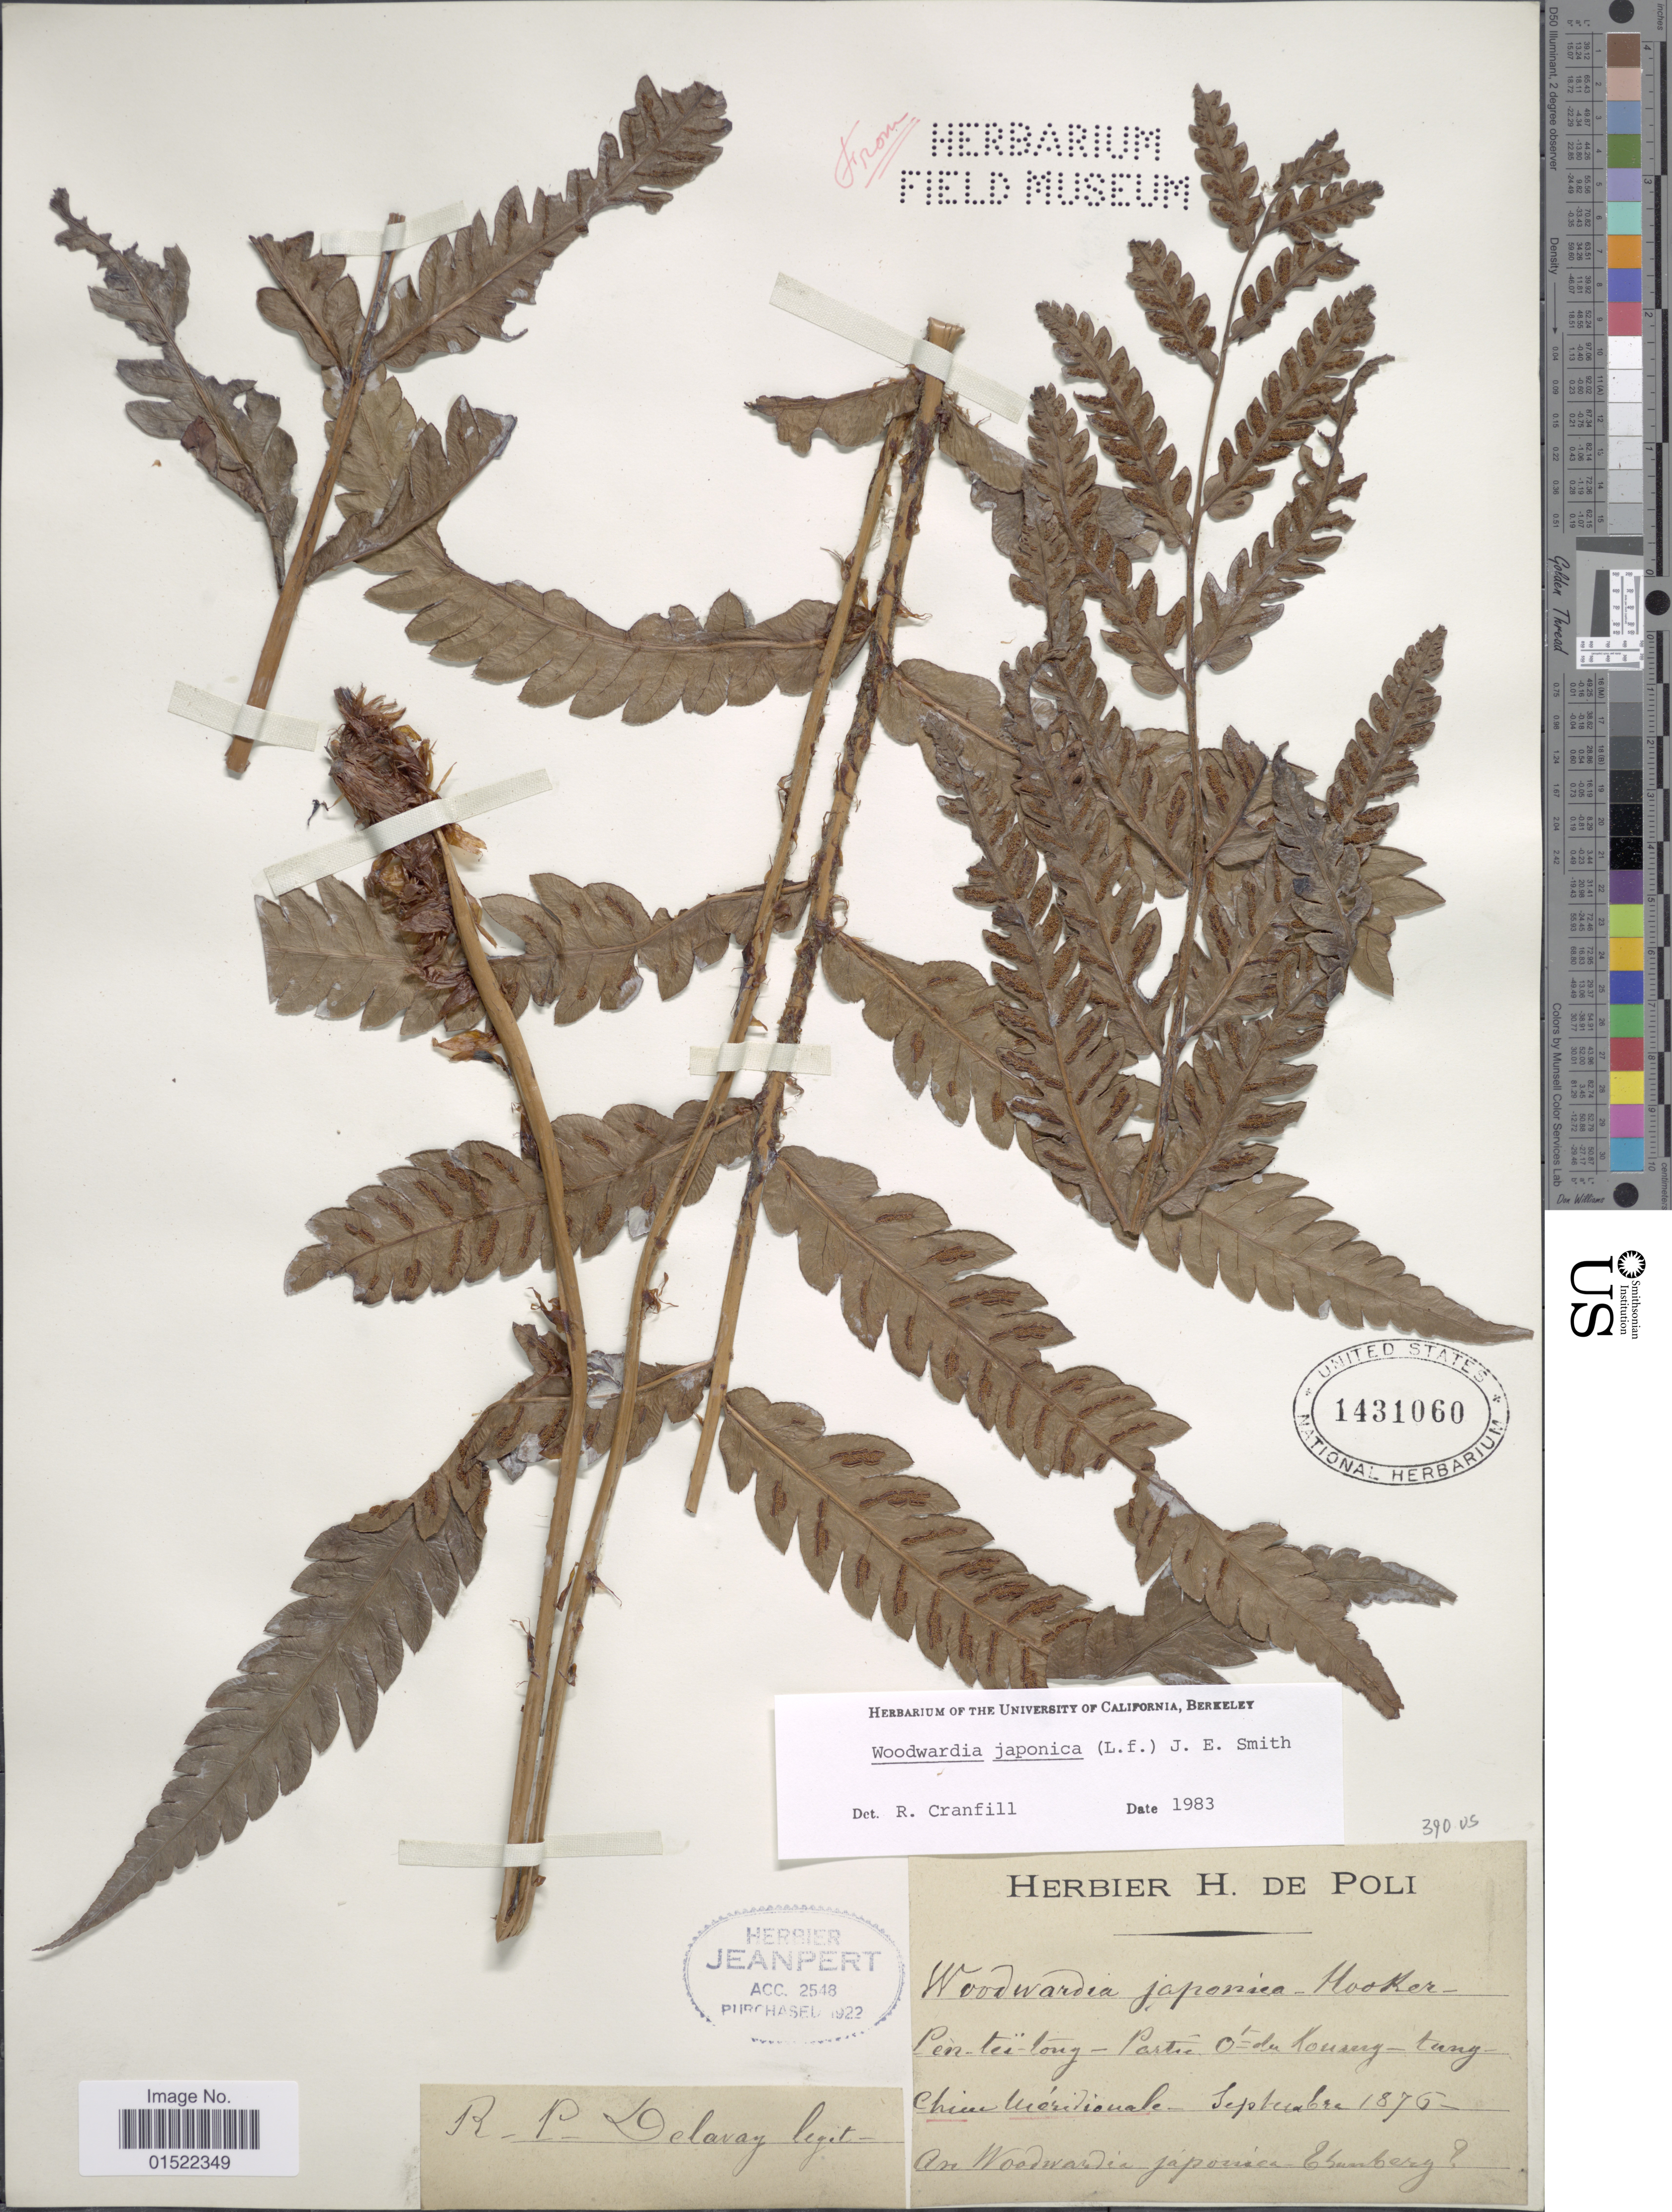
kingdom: Plantae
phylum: Tracheophyta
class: Polypodiopsida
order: Polypodiales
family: Blechnaceae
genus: Woodwardia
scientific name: Woodwardia japonica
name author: (L. f.) Sm.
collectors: R. Delavay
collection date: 1976-09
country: China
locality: Pen-tei-long-Partre, du Kousery, Tungt [interpreted]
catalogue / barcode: US 1431060